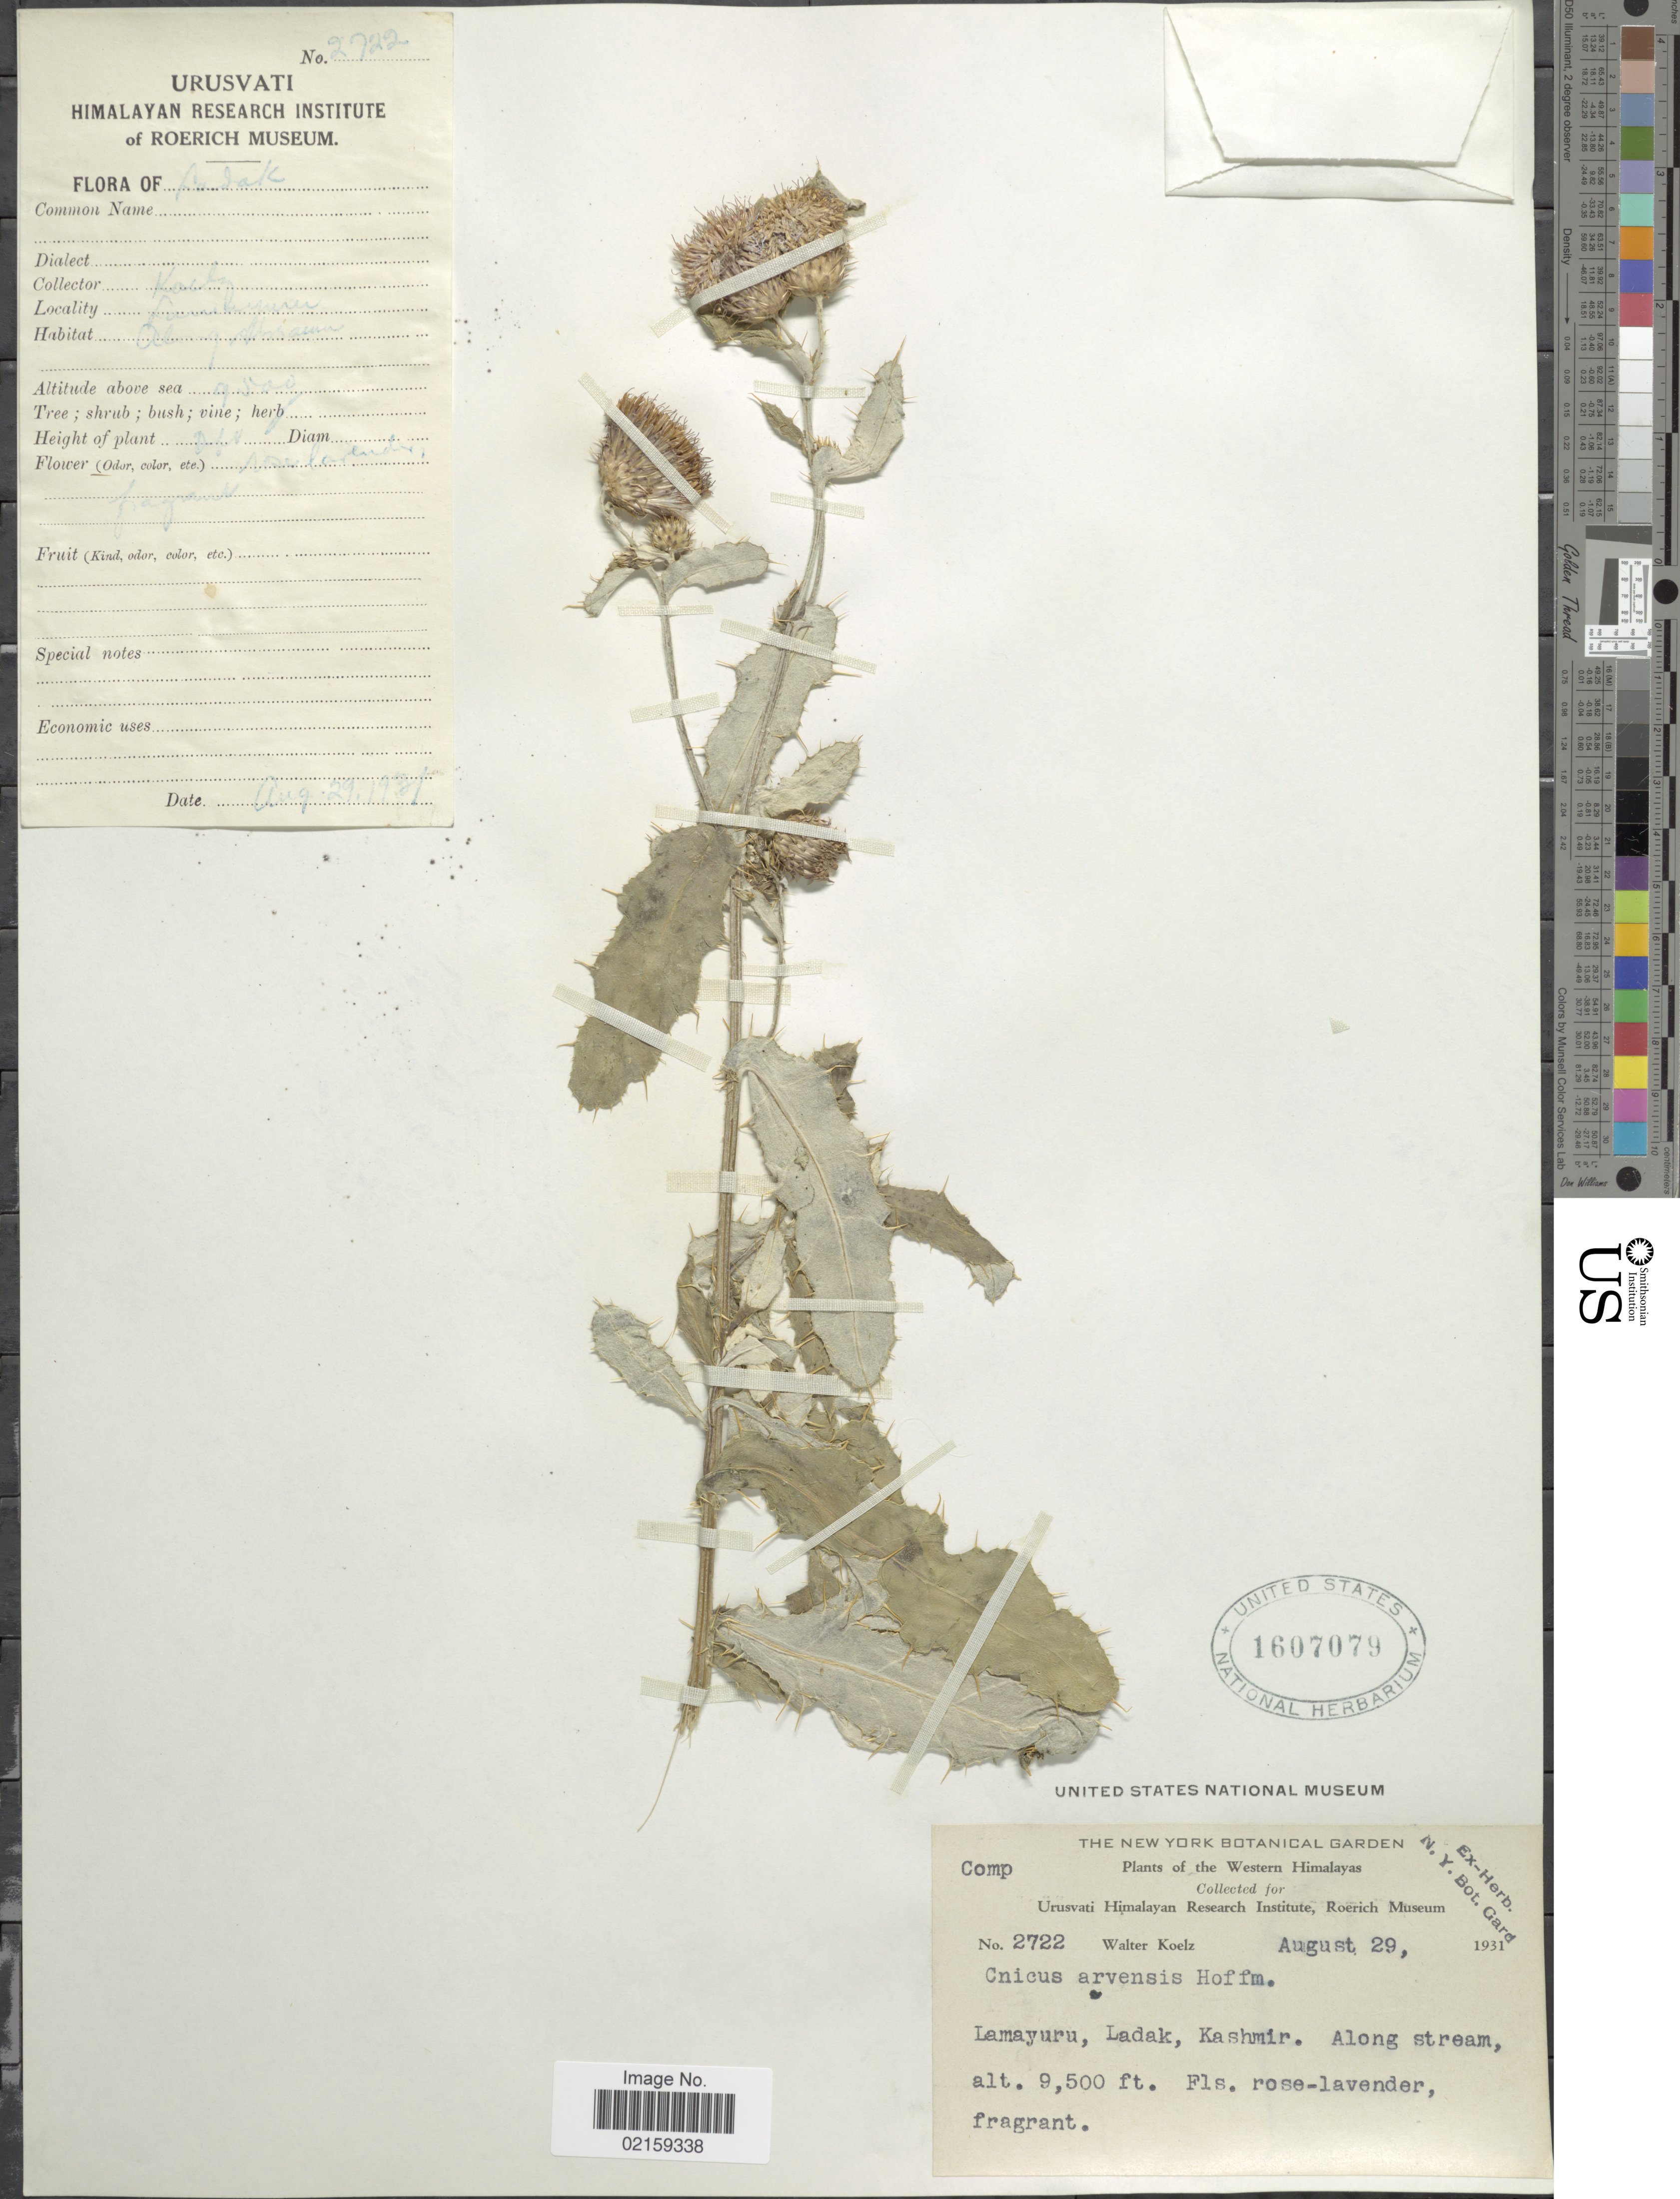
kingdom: Plantae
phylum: Tracheophyta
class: Magnoliopsida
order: Asterales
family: Asteraceae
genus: Cirsium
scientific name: Cirsium arvense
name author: (L.) Scop.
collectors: W. N. Koelz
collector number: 2722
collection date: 1931-08-29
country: India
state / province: Ladakh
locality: Western Himalayas. Lamayuru, Ladak, Kashmir, along stream.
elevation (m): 2896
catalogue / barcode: US 1607079